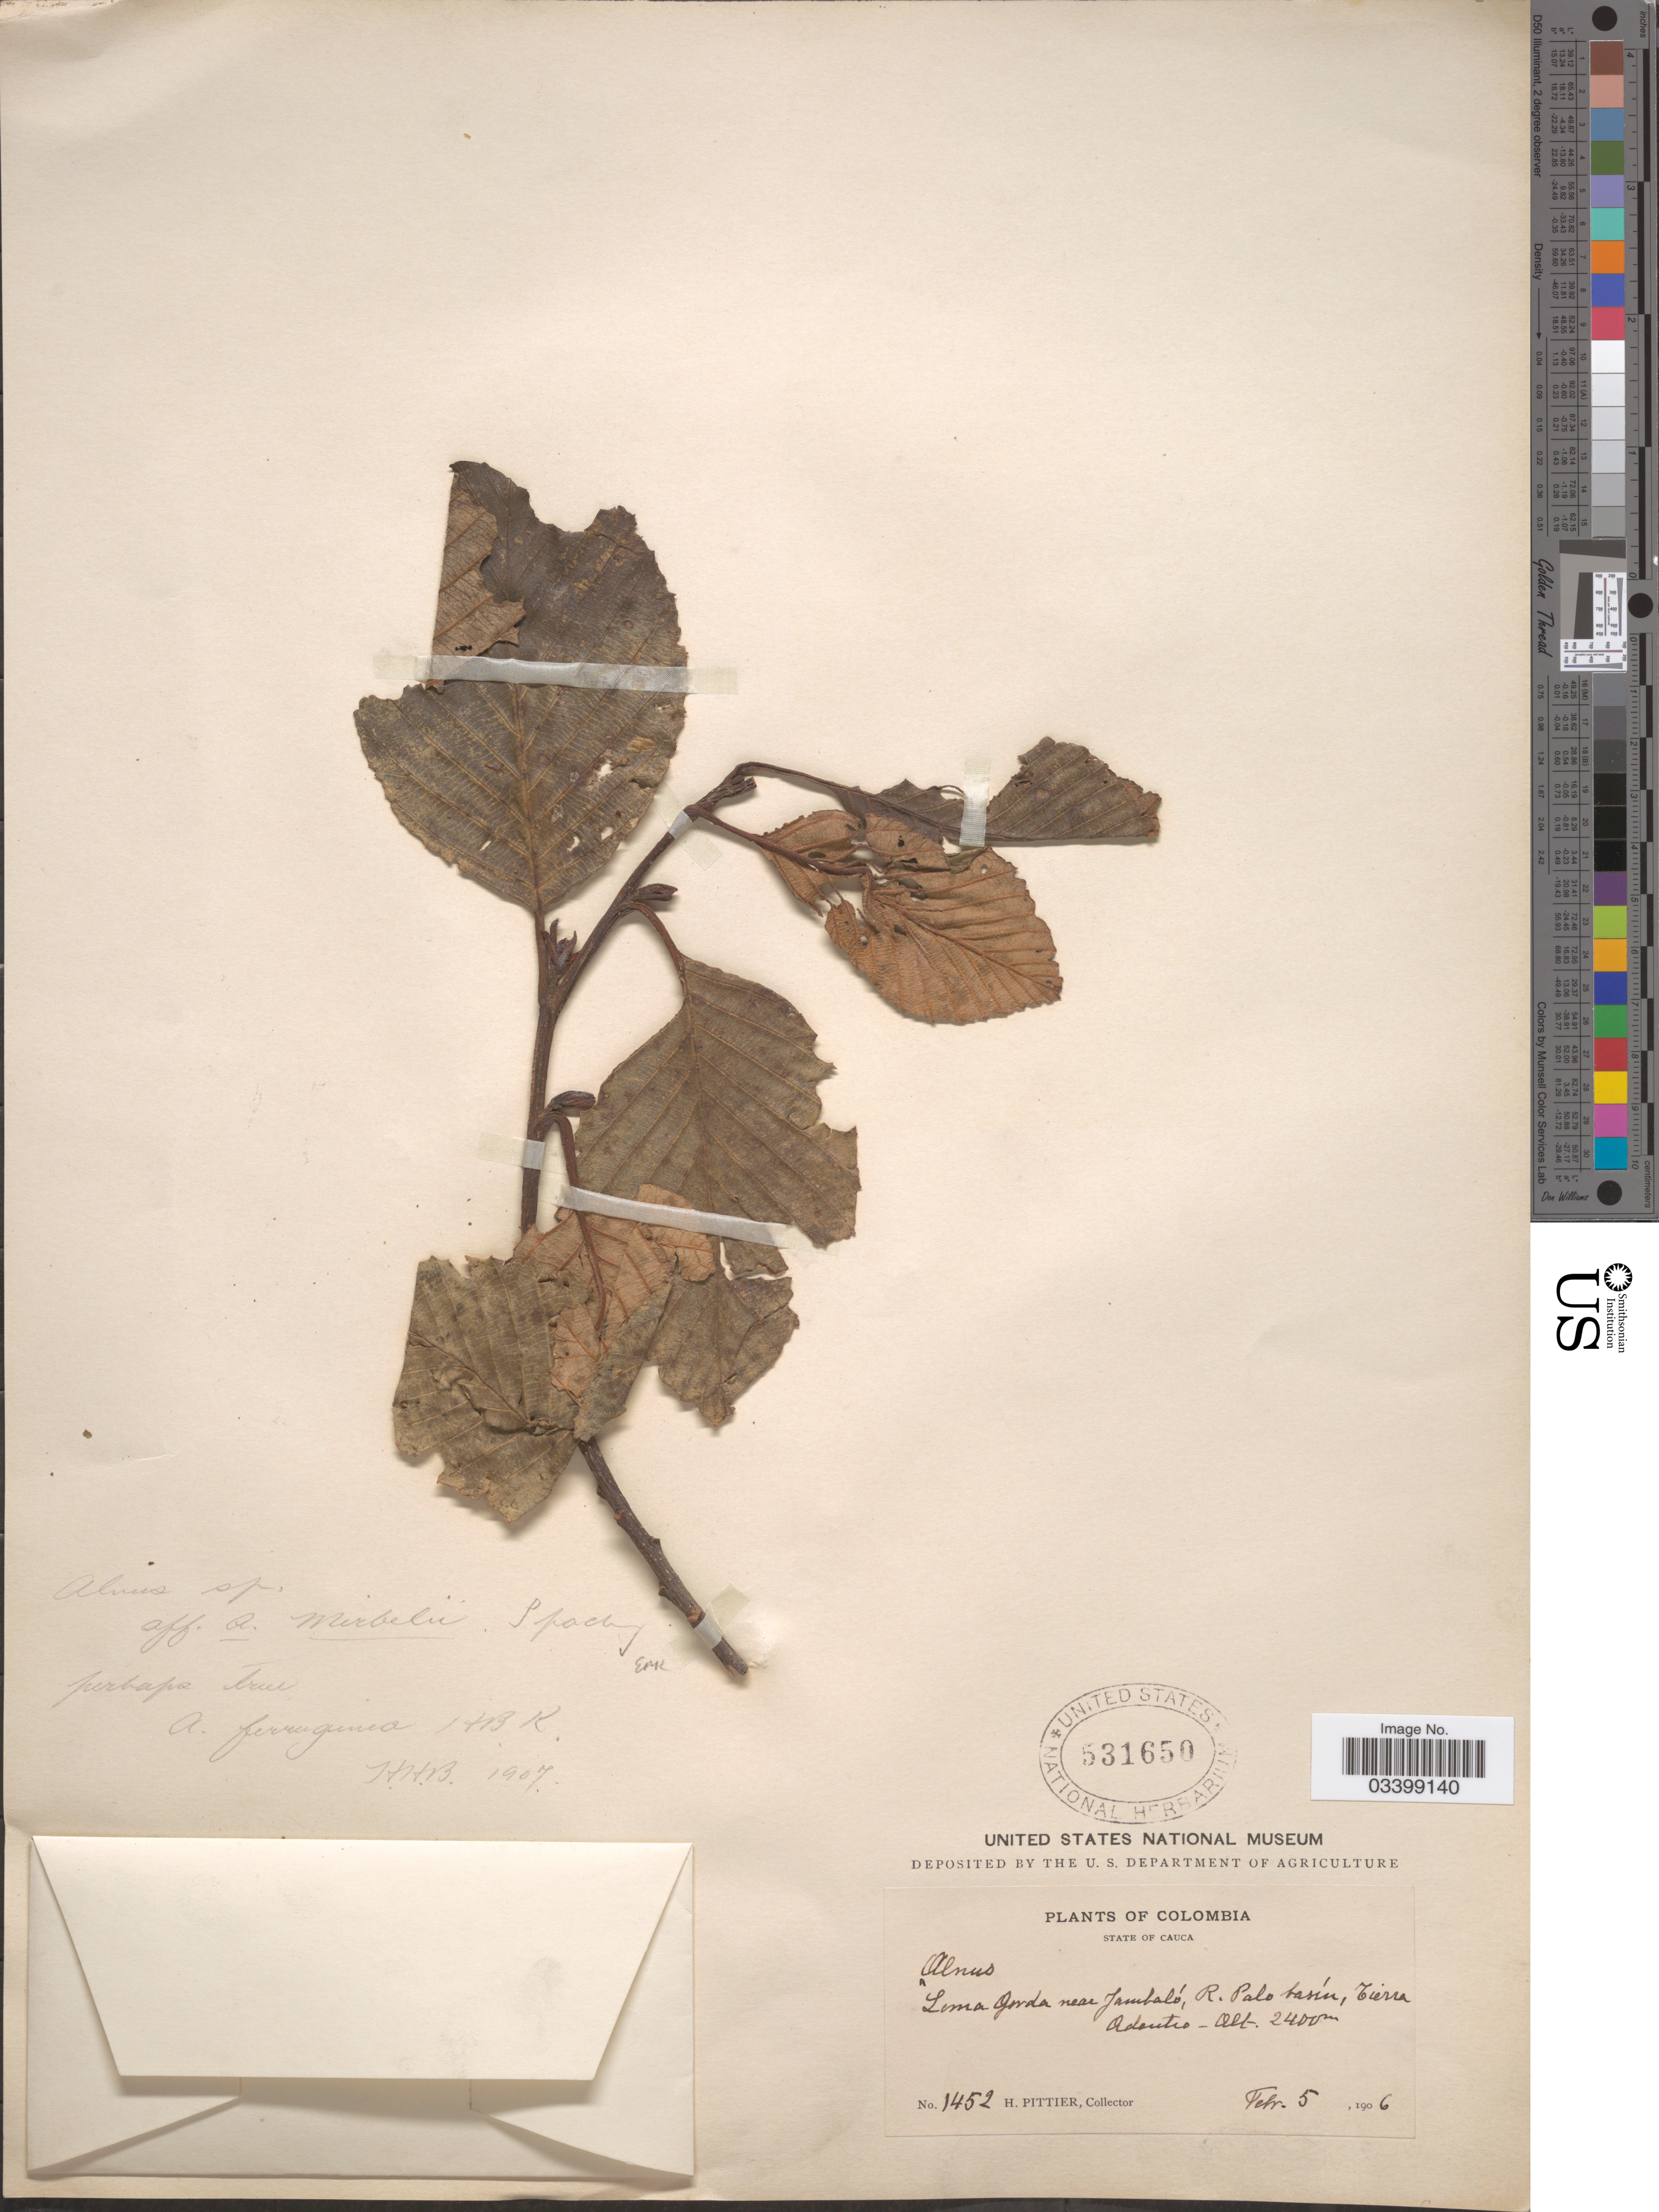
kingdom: Plantae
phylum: Tracheophyta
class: Magnoliopsida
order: Fagales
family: Betulaceae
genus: Alnus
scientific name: Alnus acuminata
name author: Kunth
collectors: H. F. Pittier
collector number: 1452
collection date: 1906-02-05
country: Colombia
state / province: Cauca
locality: Lima Gorda near Jambaló, R. Palo tasín, Tierra Adentro.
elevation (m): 2400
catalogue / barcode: US 531650